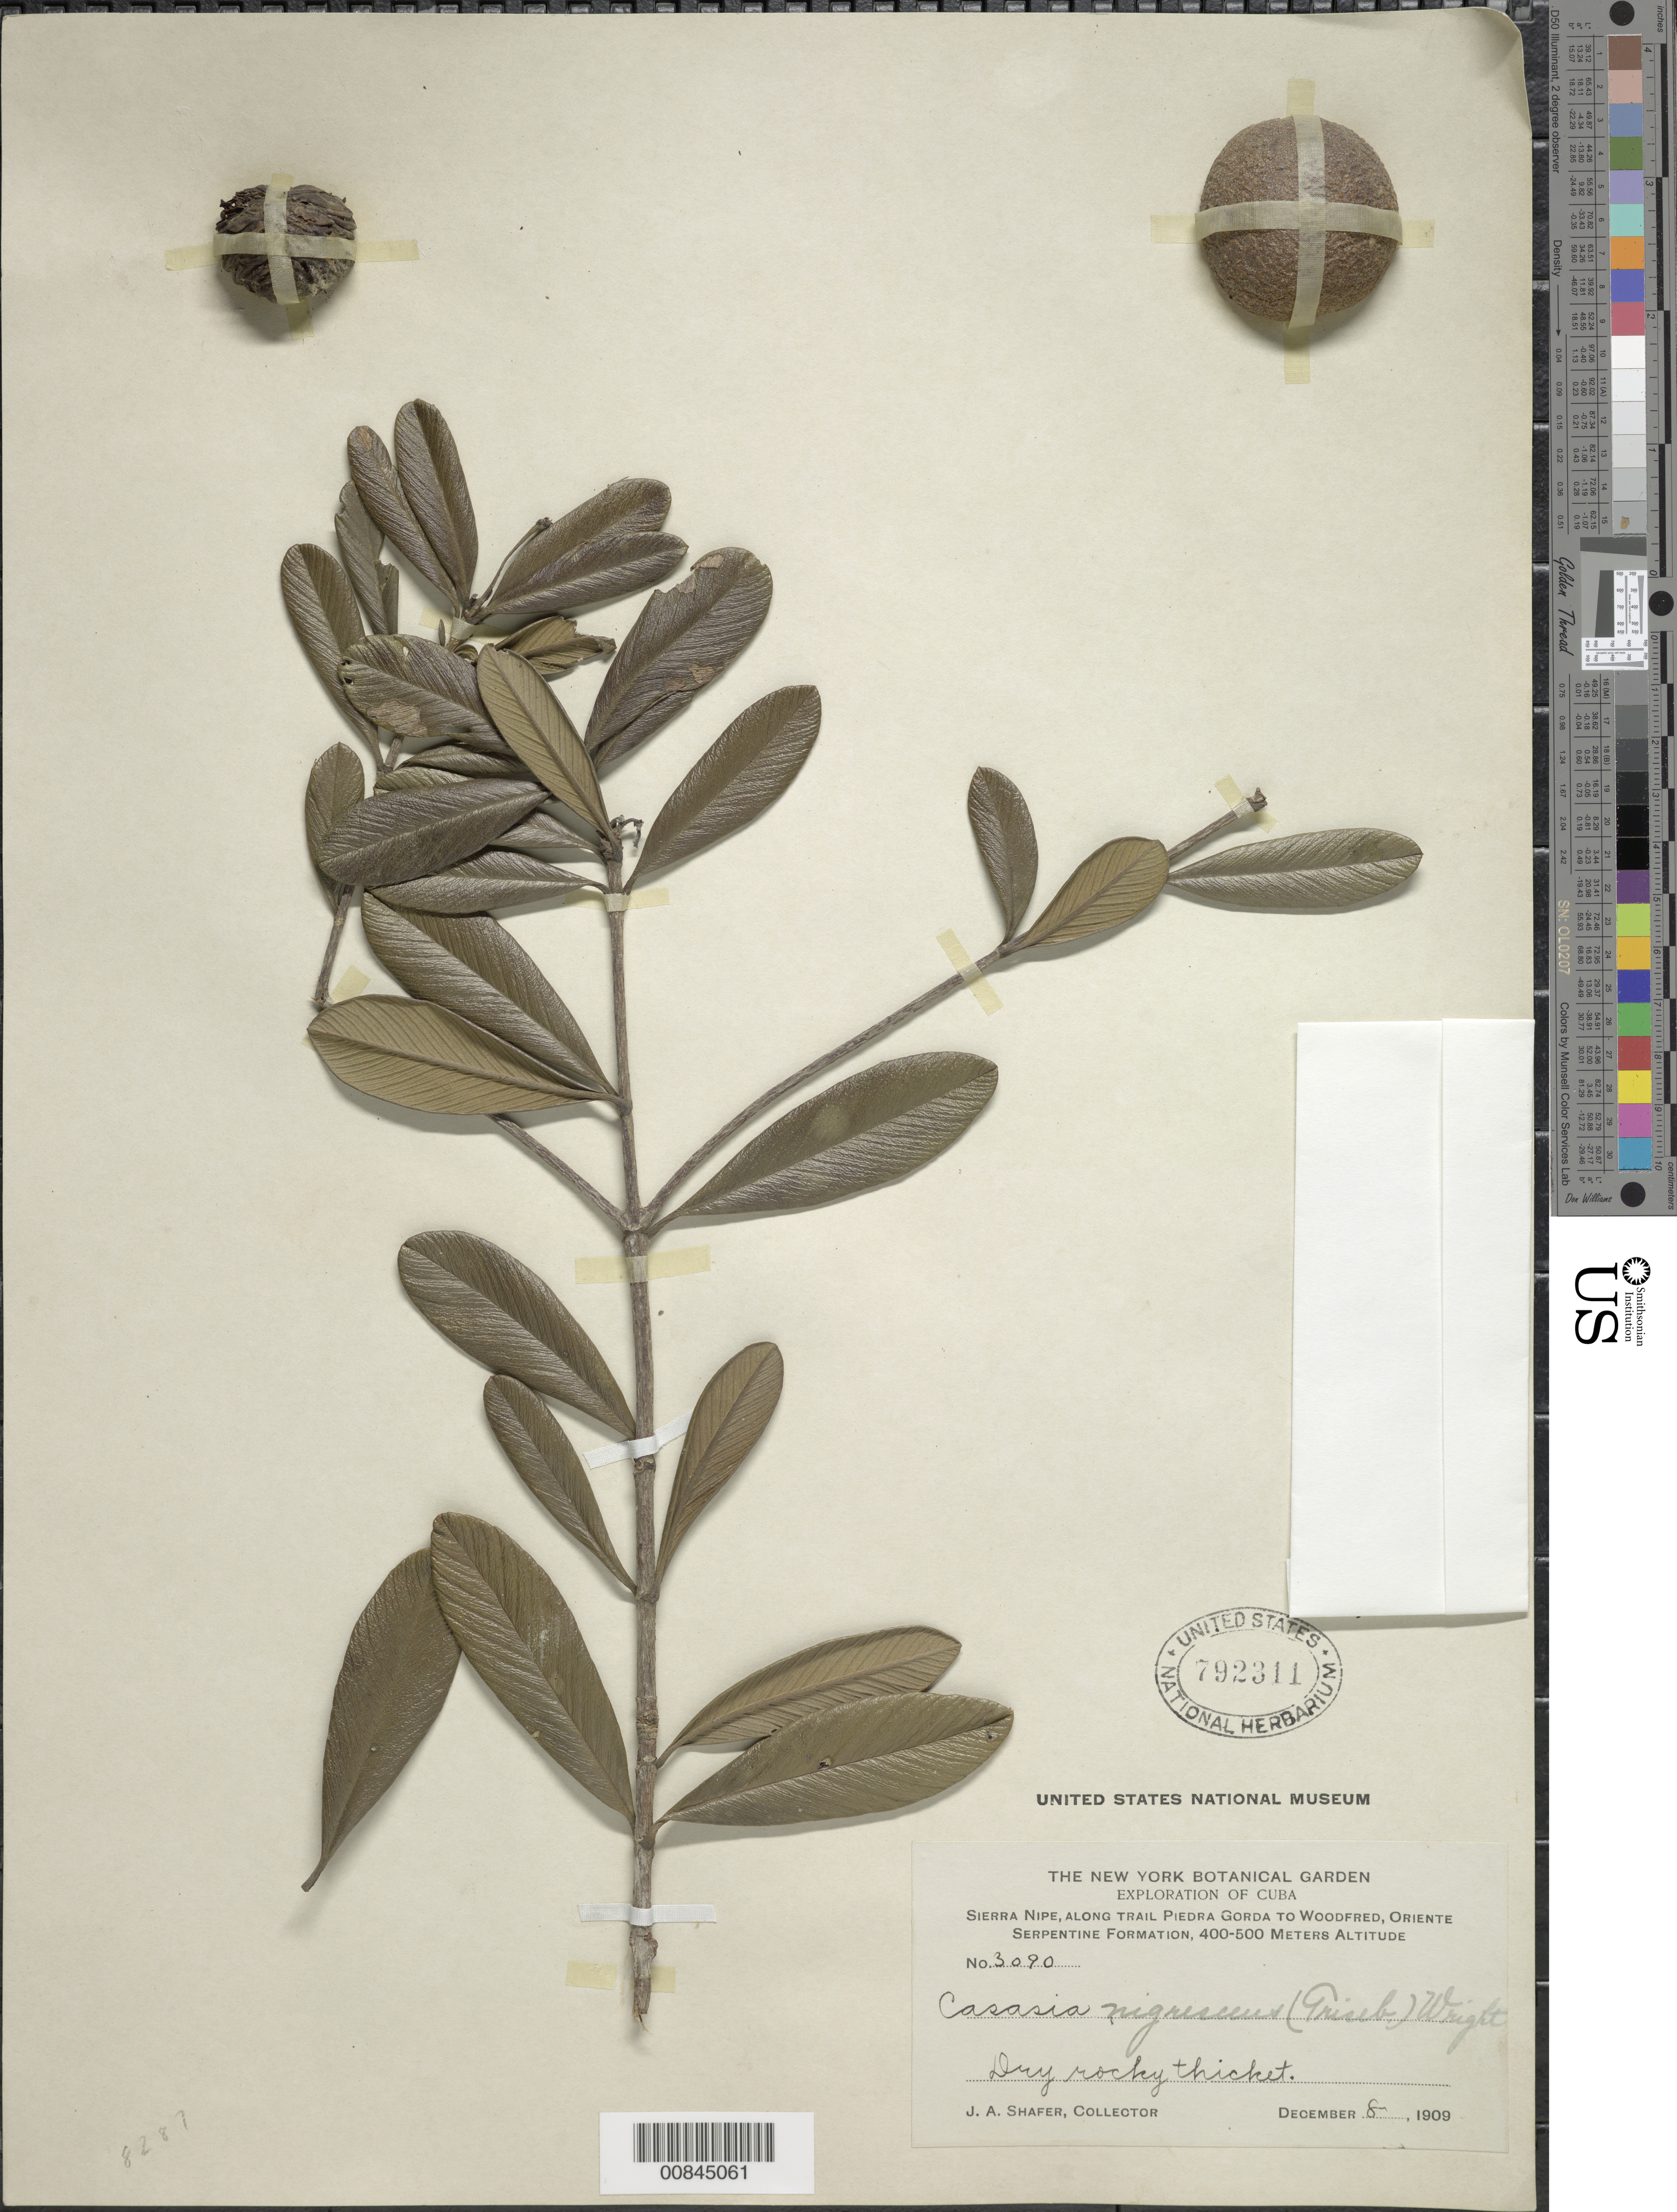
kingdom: Plantae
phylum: Tracheophyta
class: Magnoliopsida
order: Gentianales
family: Rubiaceae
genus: Casasia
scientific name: Casasia nigrescens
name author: (Griseb.) C. Wright ex Rob.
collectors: J. A. Shafer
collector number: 3090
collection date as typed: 08 Dec 1909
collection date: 1909-12-08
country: Cuba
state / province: Oriente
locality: Sierra Nipe, along trail Piedra Gorda to Woodfred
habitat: Serpentine formation. Dry rocky thicket.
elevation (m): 400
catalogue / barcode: US 792311